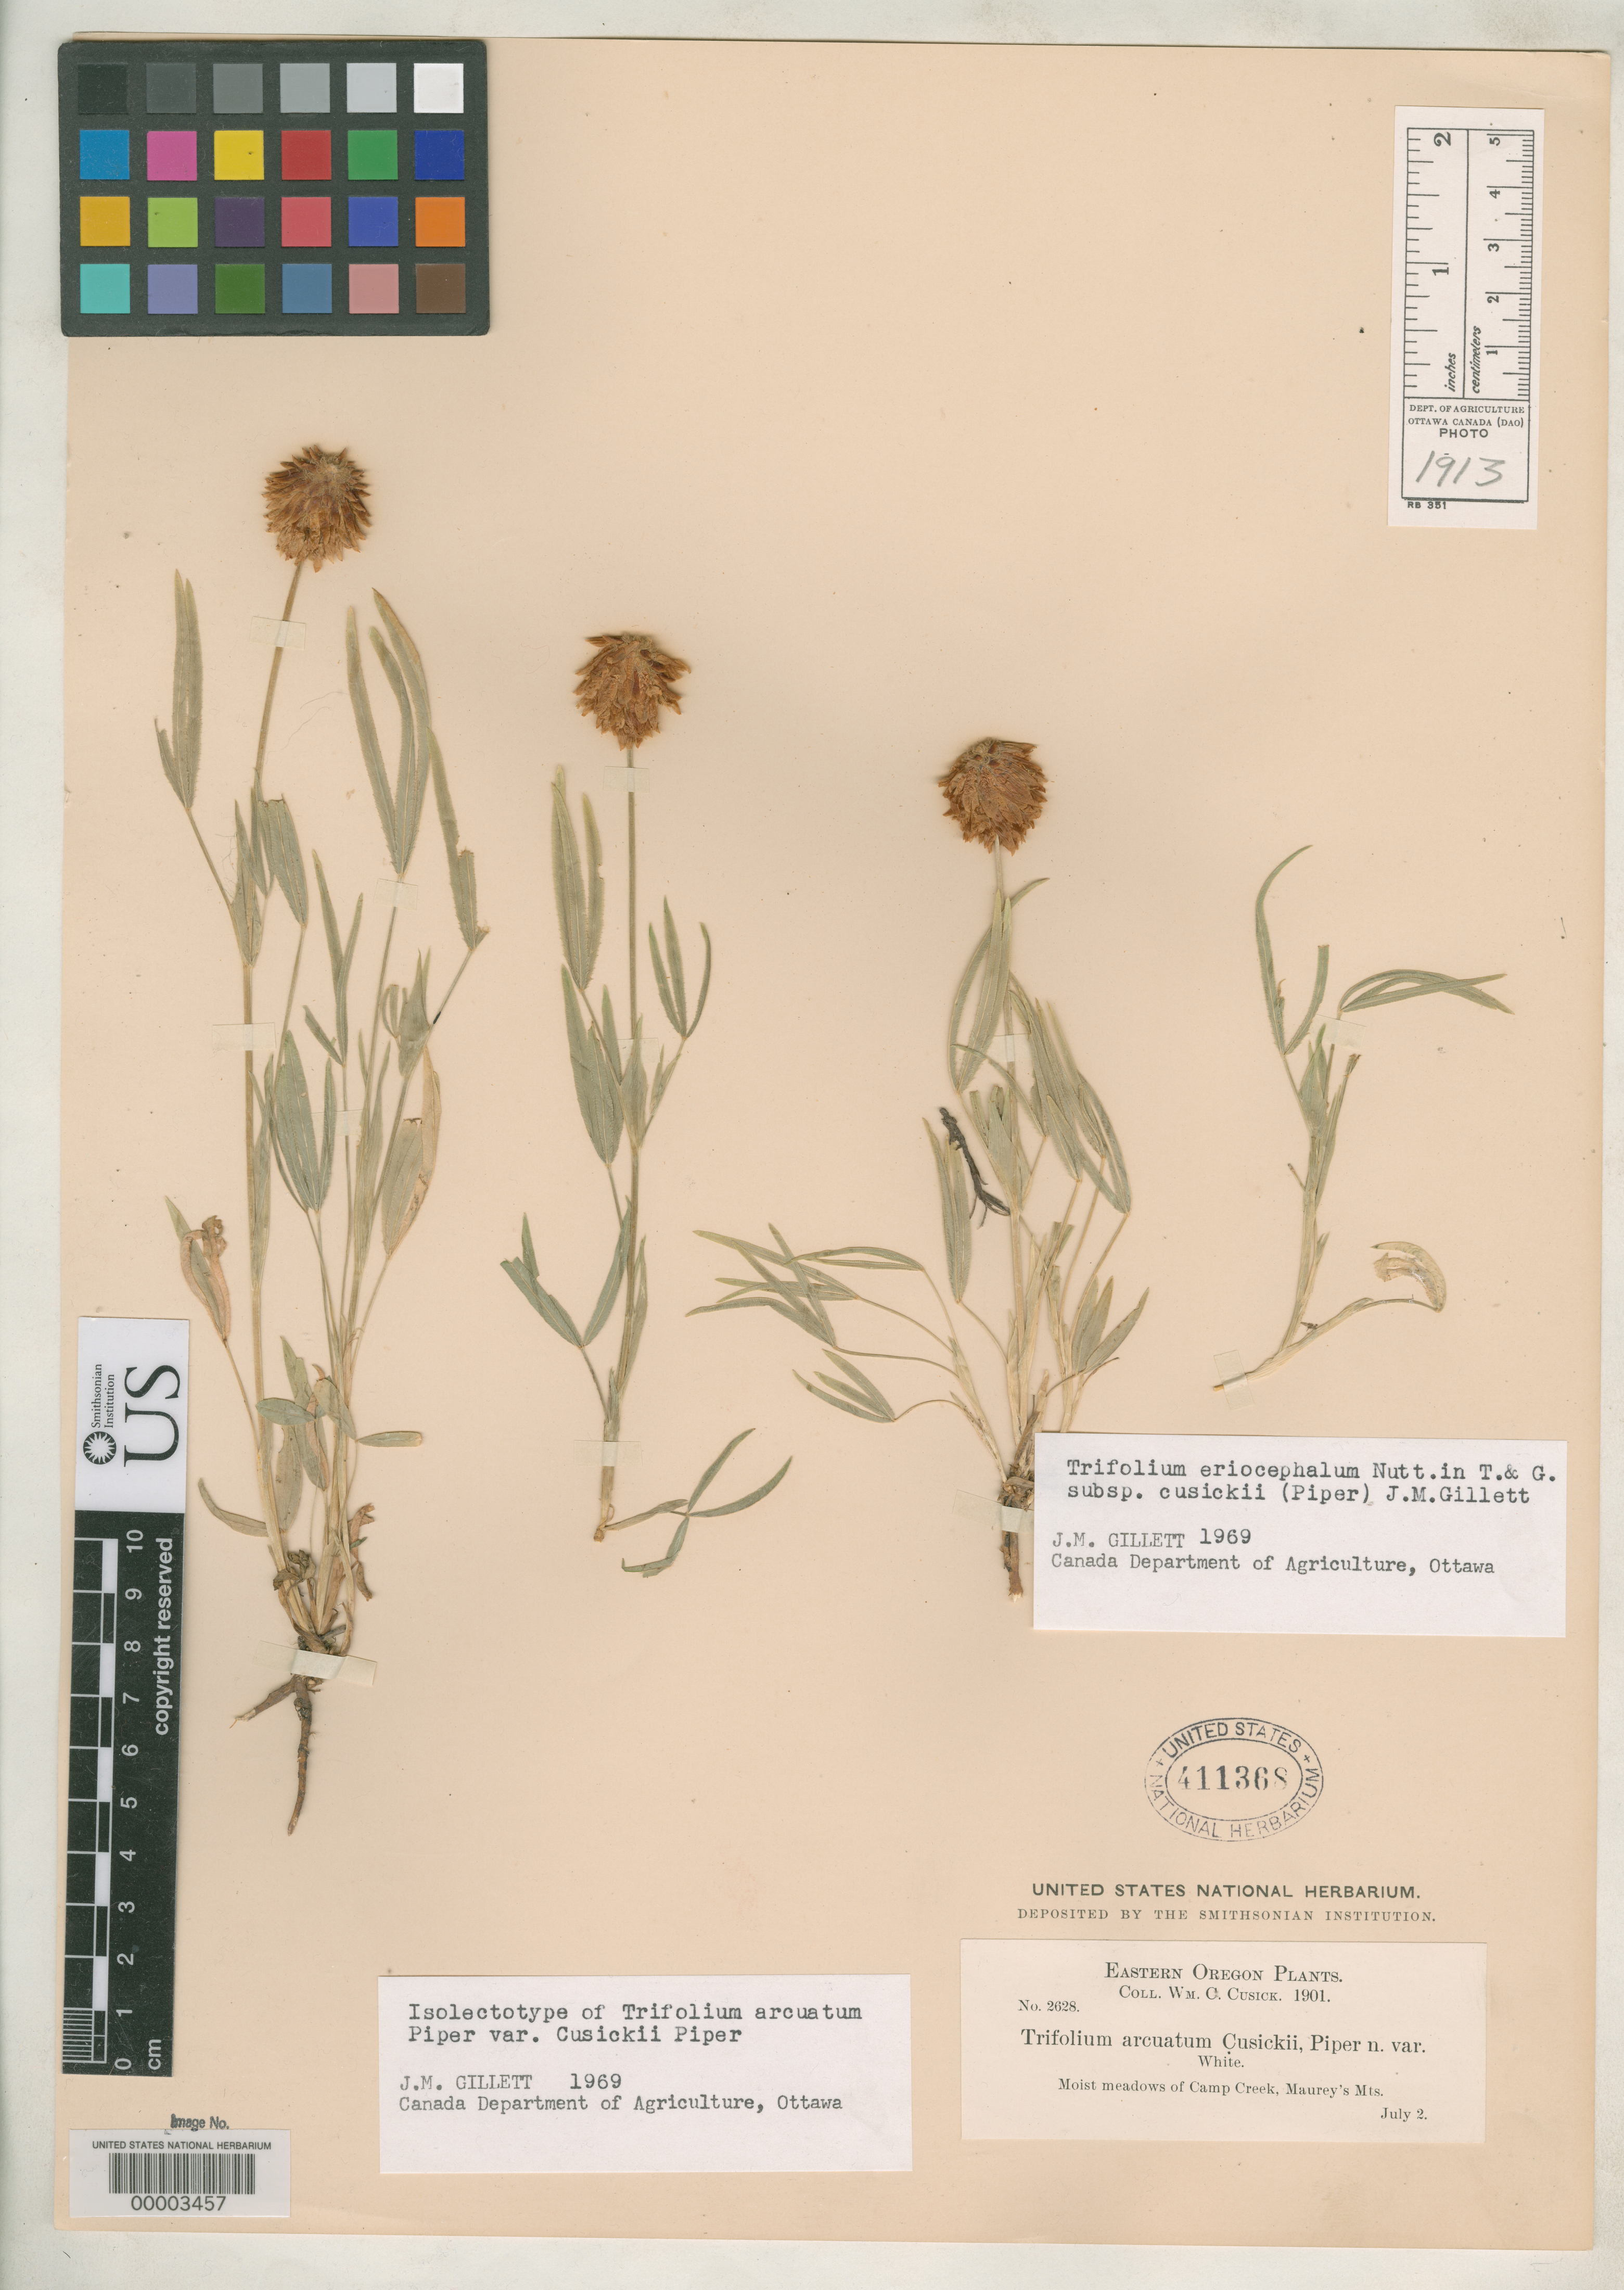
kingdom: Plantae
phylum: Tracheophyta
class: Magnoliopsida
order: Fabales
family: Fabaceae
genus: Trifolium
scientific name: Trifolium arcuatum var. cusickii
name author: Piper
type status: Isosyntype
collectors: W. C. Cusick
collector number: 2628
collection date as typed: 02 Jul 1901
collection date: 1901-07-02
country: United States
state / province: Oregon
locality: Camp Creek, Maurey's Mt., eastern Oregon.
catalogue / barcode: US 411368